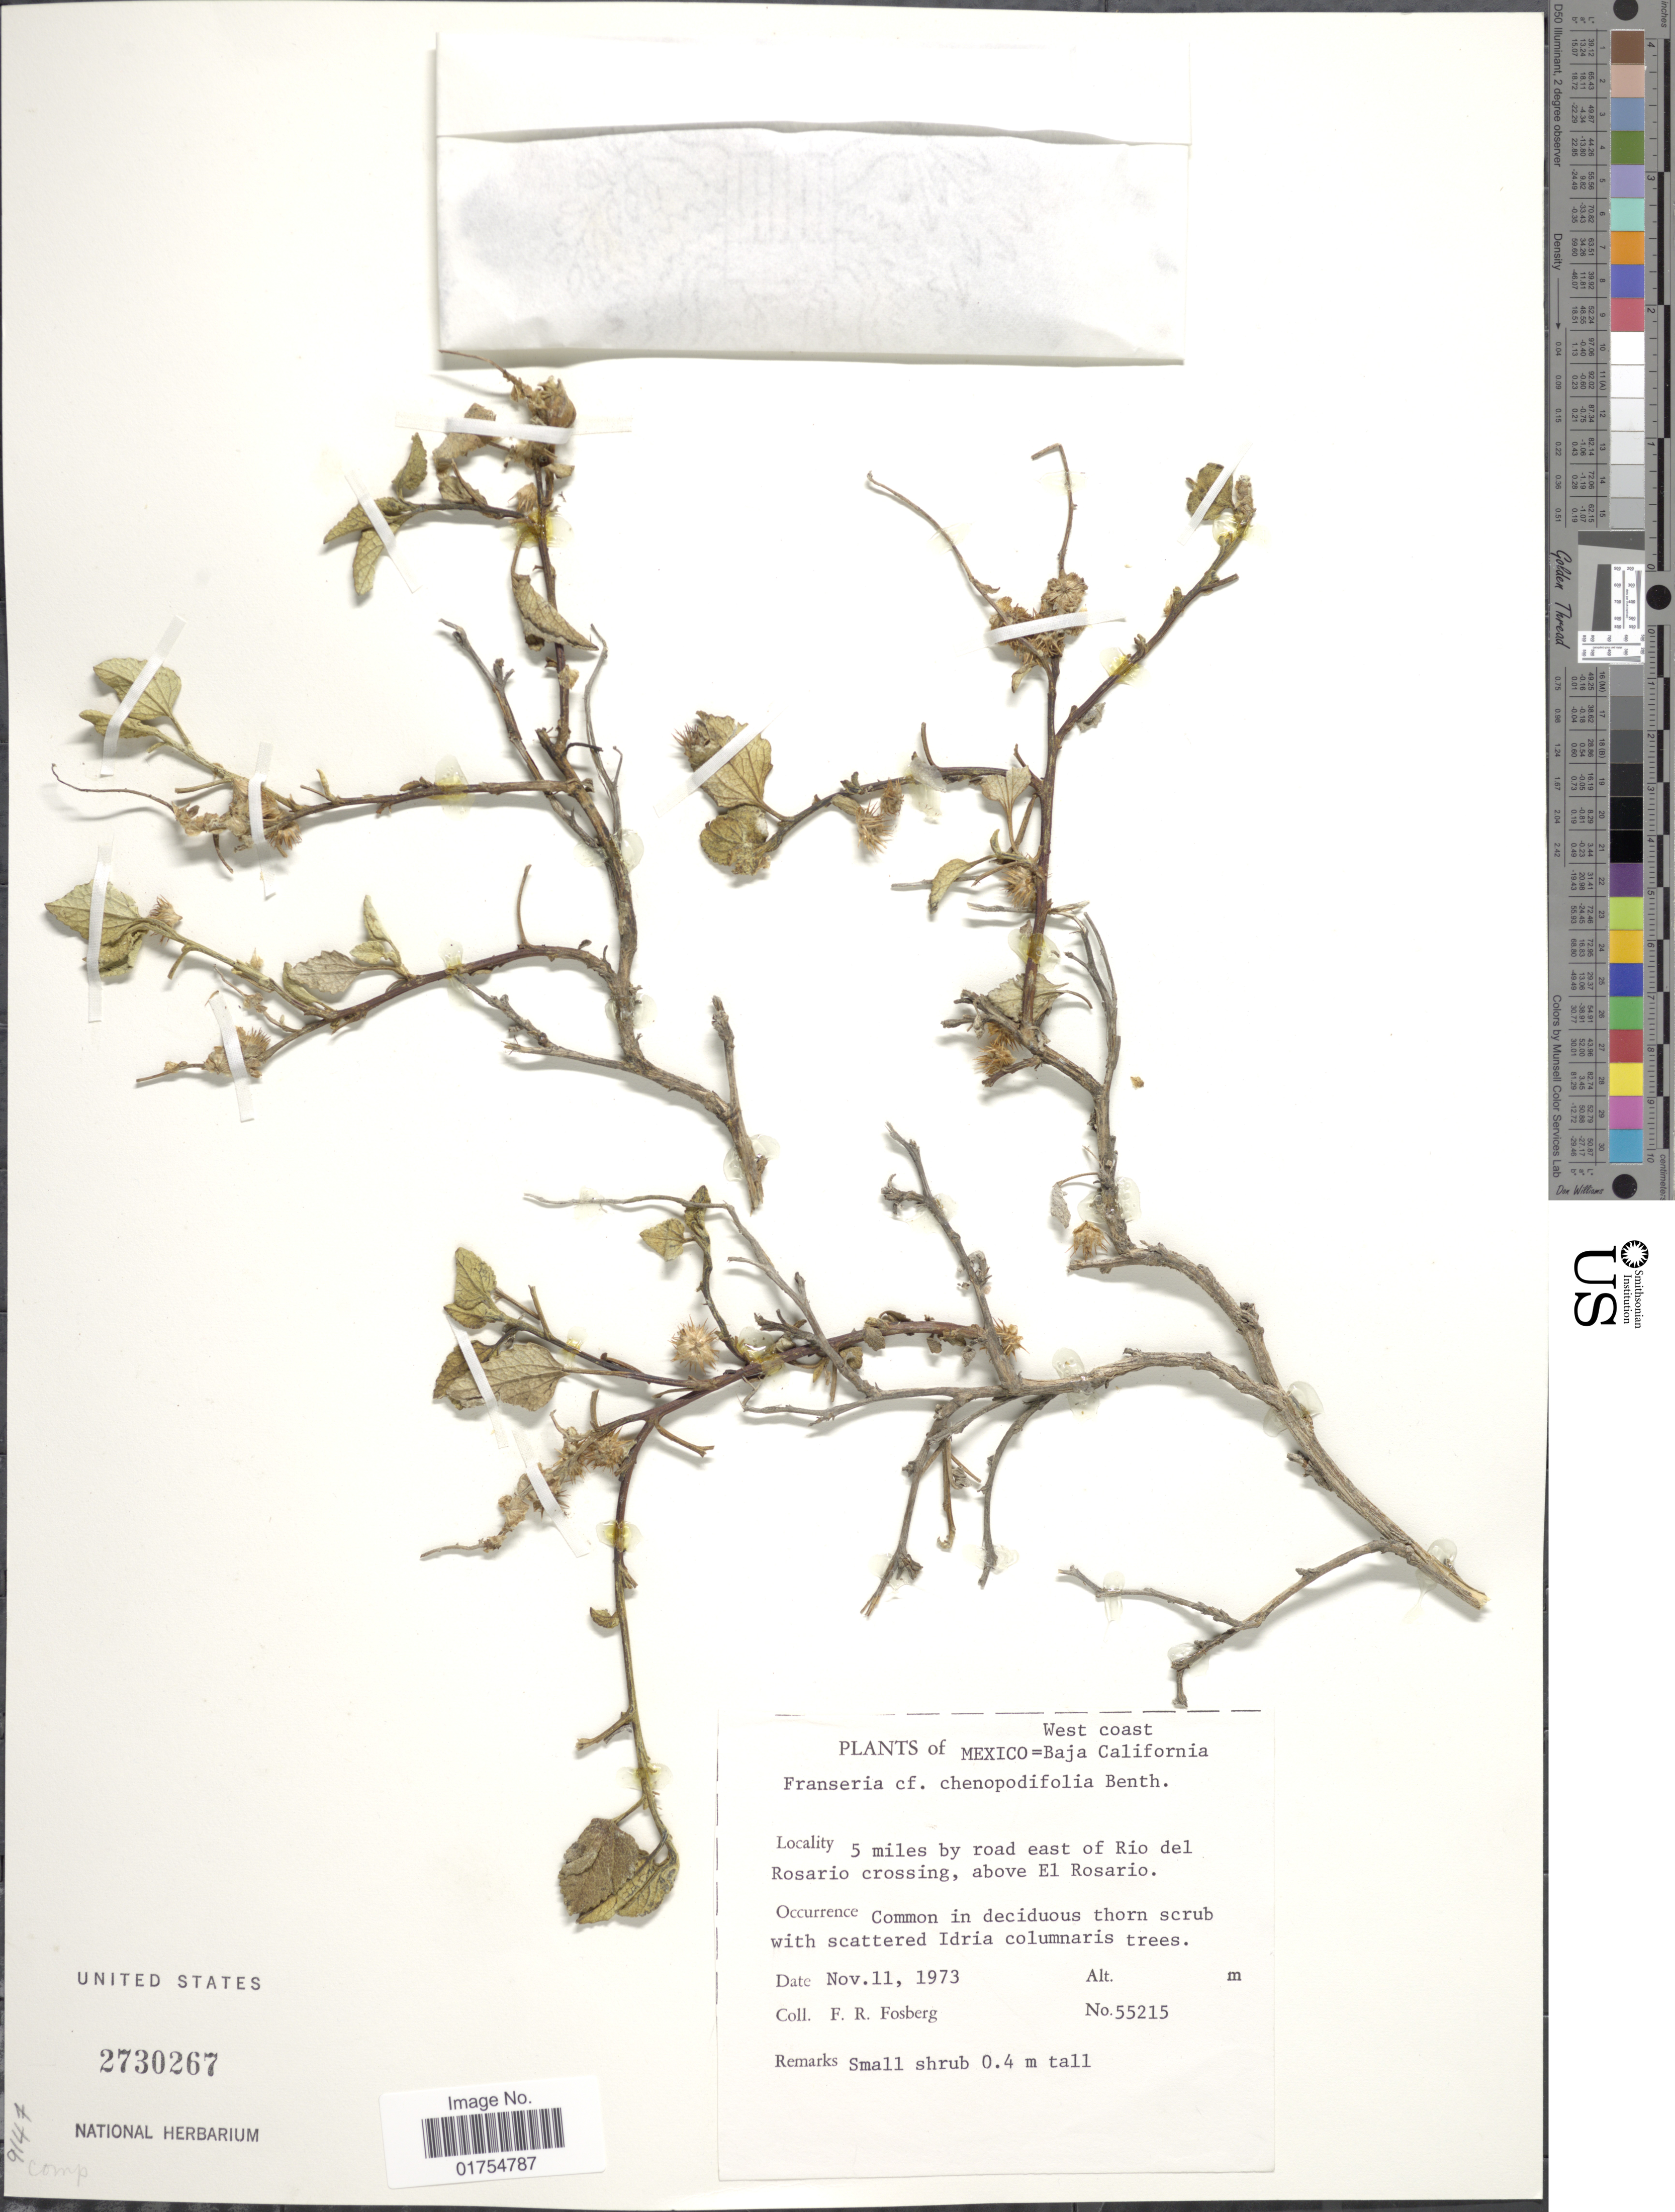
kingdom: Plantae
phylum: Tracheophyta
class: Magnoliopsida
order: Asterales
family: Asteraceae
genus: Franseria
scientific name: Franseria chenopodiifolia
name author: Benth.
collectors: F. R. Fosberg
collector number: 55215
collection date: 1973-11-11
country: Mexico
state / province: Baja California Norte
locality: West Coast. 5 miles by road east of Rio del Rosario crossing, above El Rosario.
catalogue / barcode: US 2730267